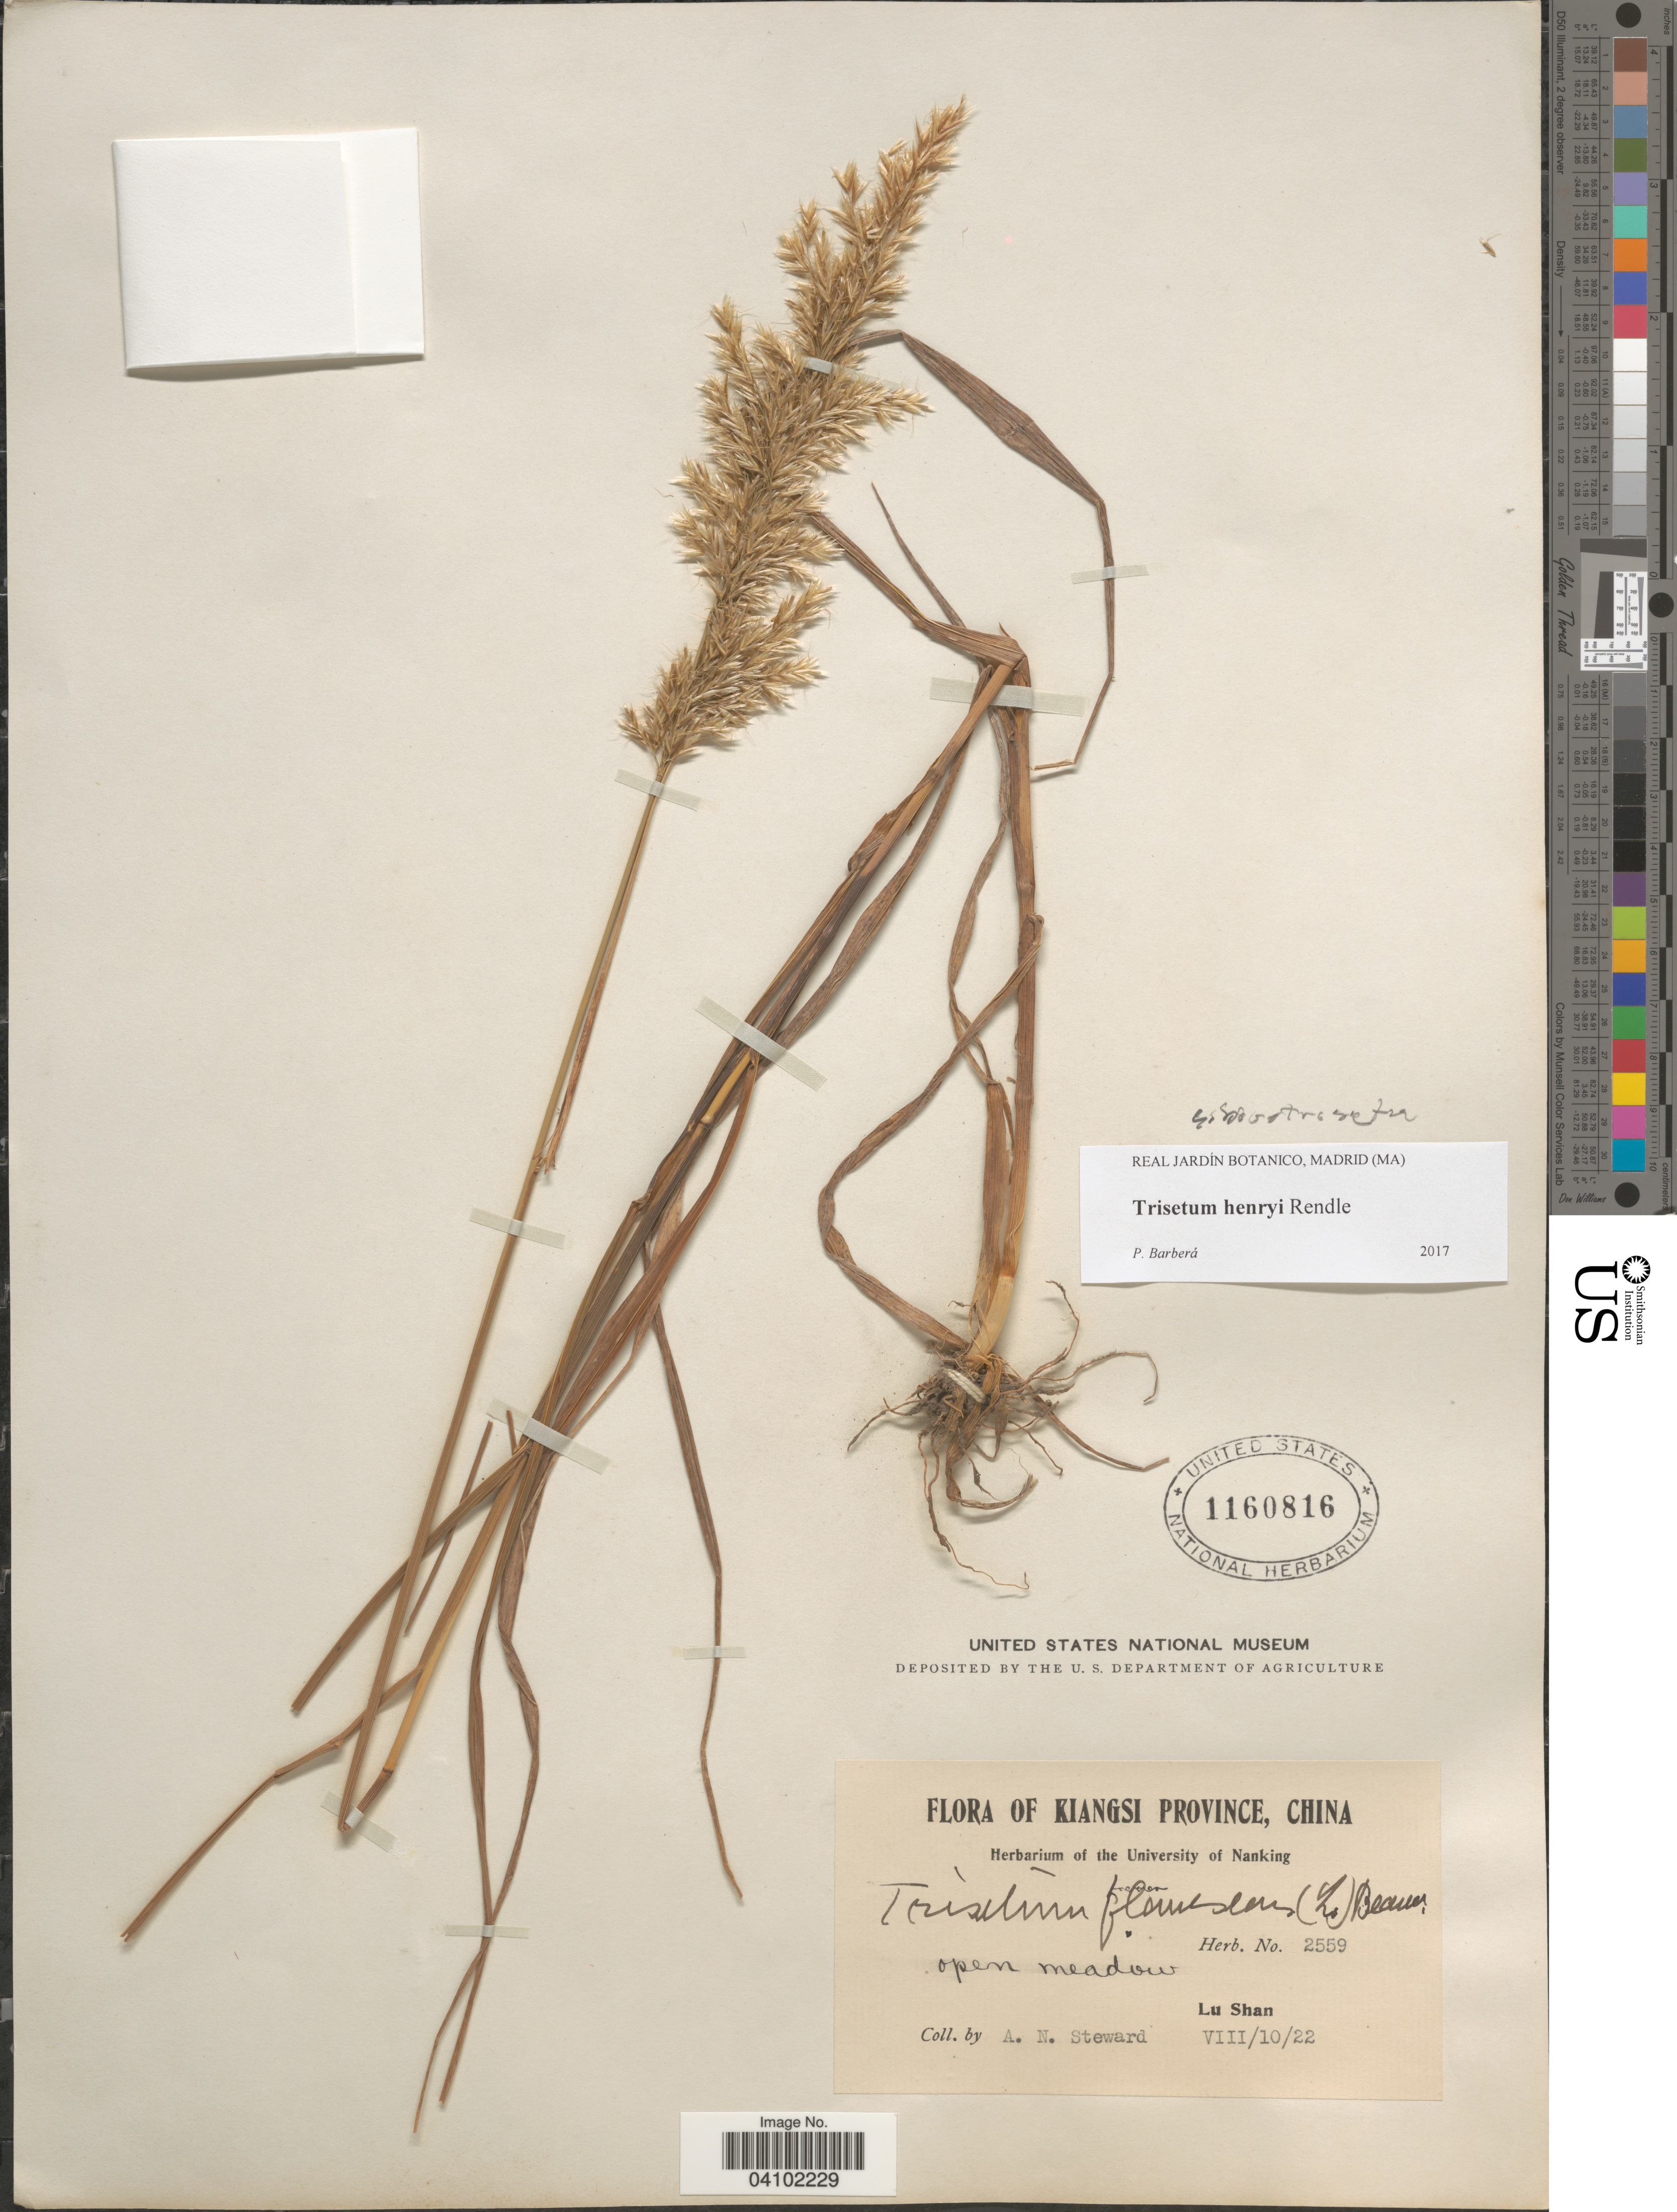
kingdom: Plantae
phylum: Tracheophyta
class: Liliopsida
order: Poales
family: Poaceae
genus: Sibirotrisetum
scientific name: Sibirotrisetum henryi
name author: (Rendle) Barberá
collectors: A. N. Steward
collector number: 2559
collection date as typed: Transcribed d/m/y: 10/8/22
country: China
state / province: Jiangxi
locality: Kiangsi Province. Lu Shan.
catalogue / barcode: US 1160816